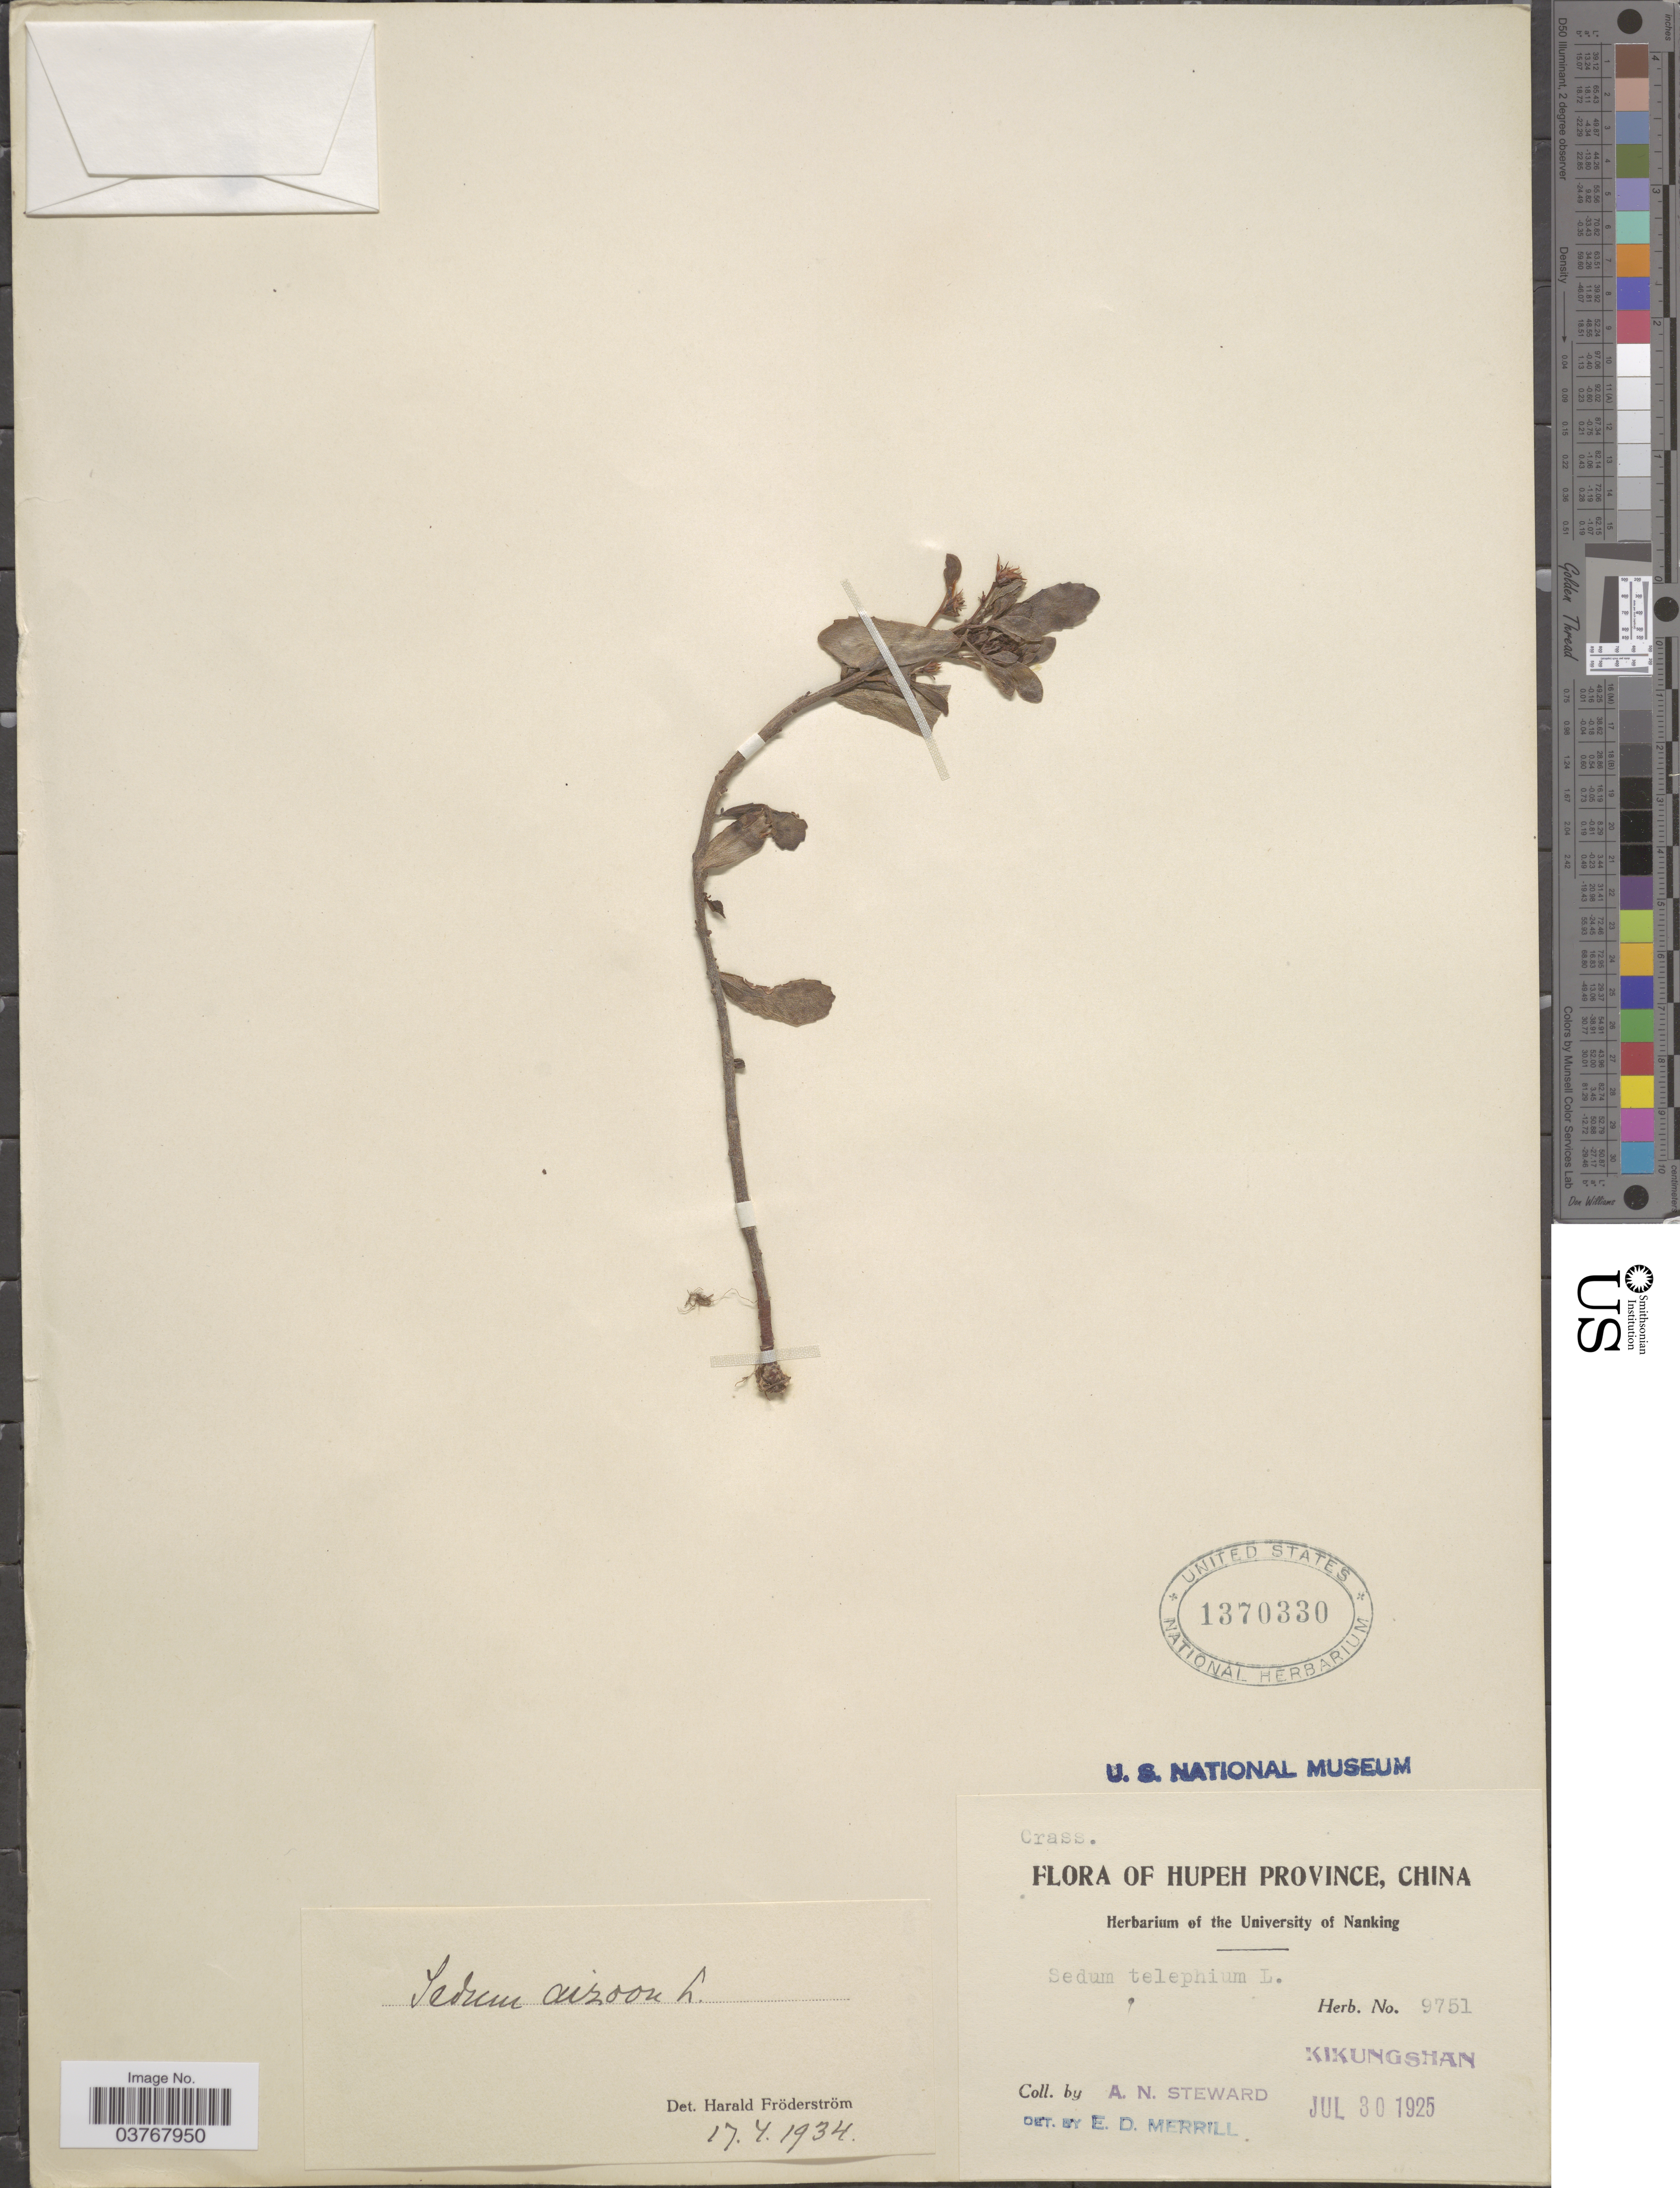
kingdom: Plantae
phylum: Tracheophyta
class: Magnoliopsida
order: Saxifragales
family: Crassulaceae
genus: Phedimus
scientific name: Phedimus aizoon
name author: (L.) 't Hart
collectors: A. N. Steward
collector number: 9751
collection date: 1925-07-30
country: China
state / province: Hubei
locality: Hupeh Province. Kikungshan.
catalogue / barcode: US 1370330